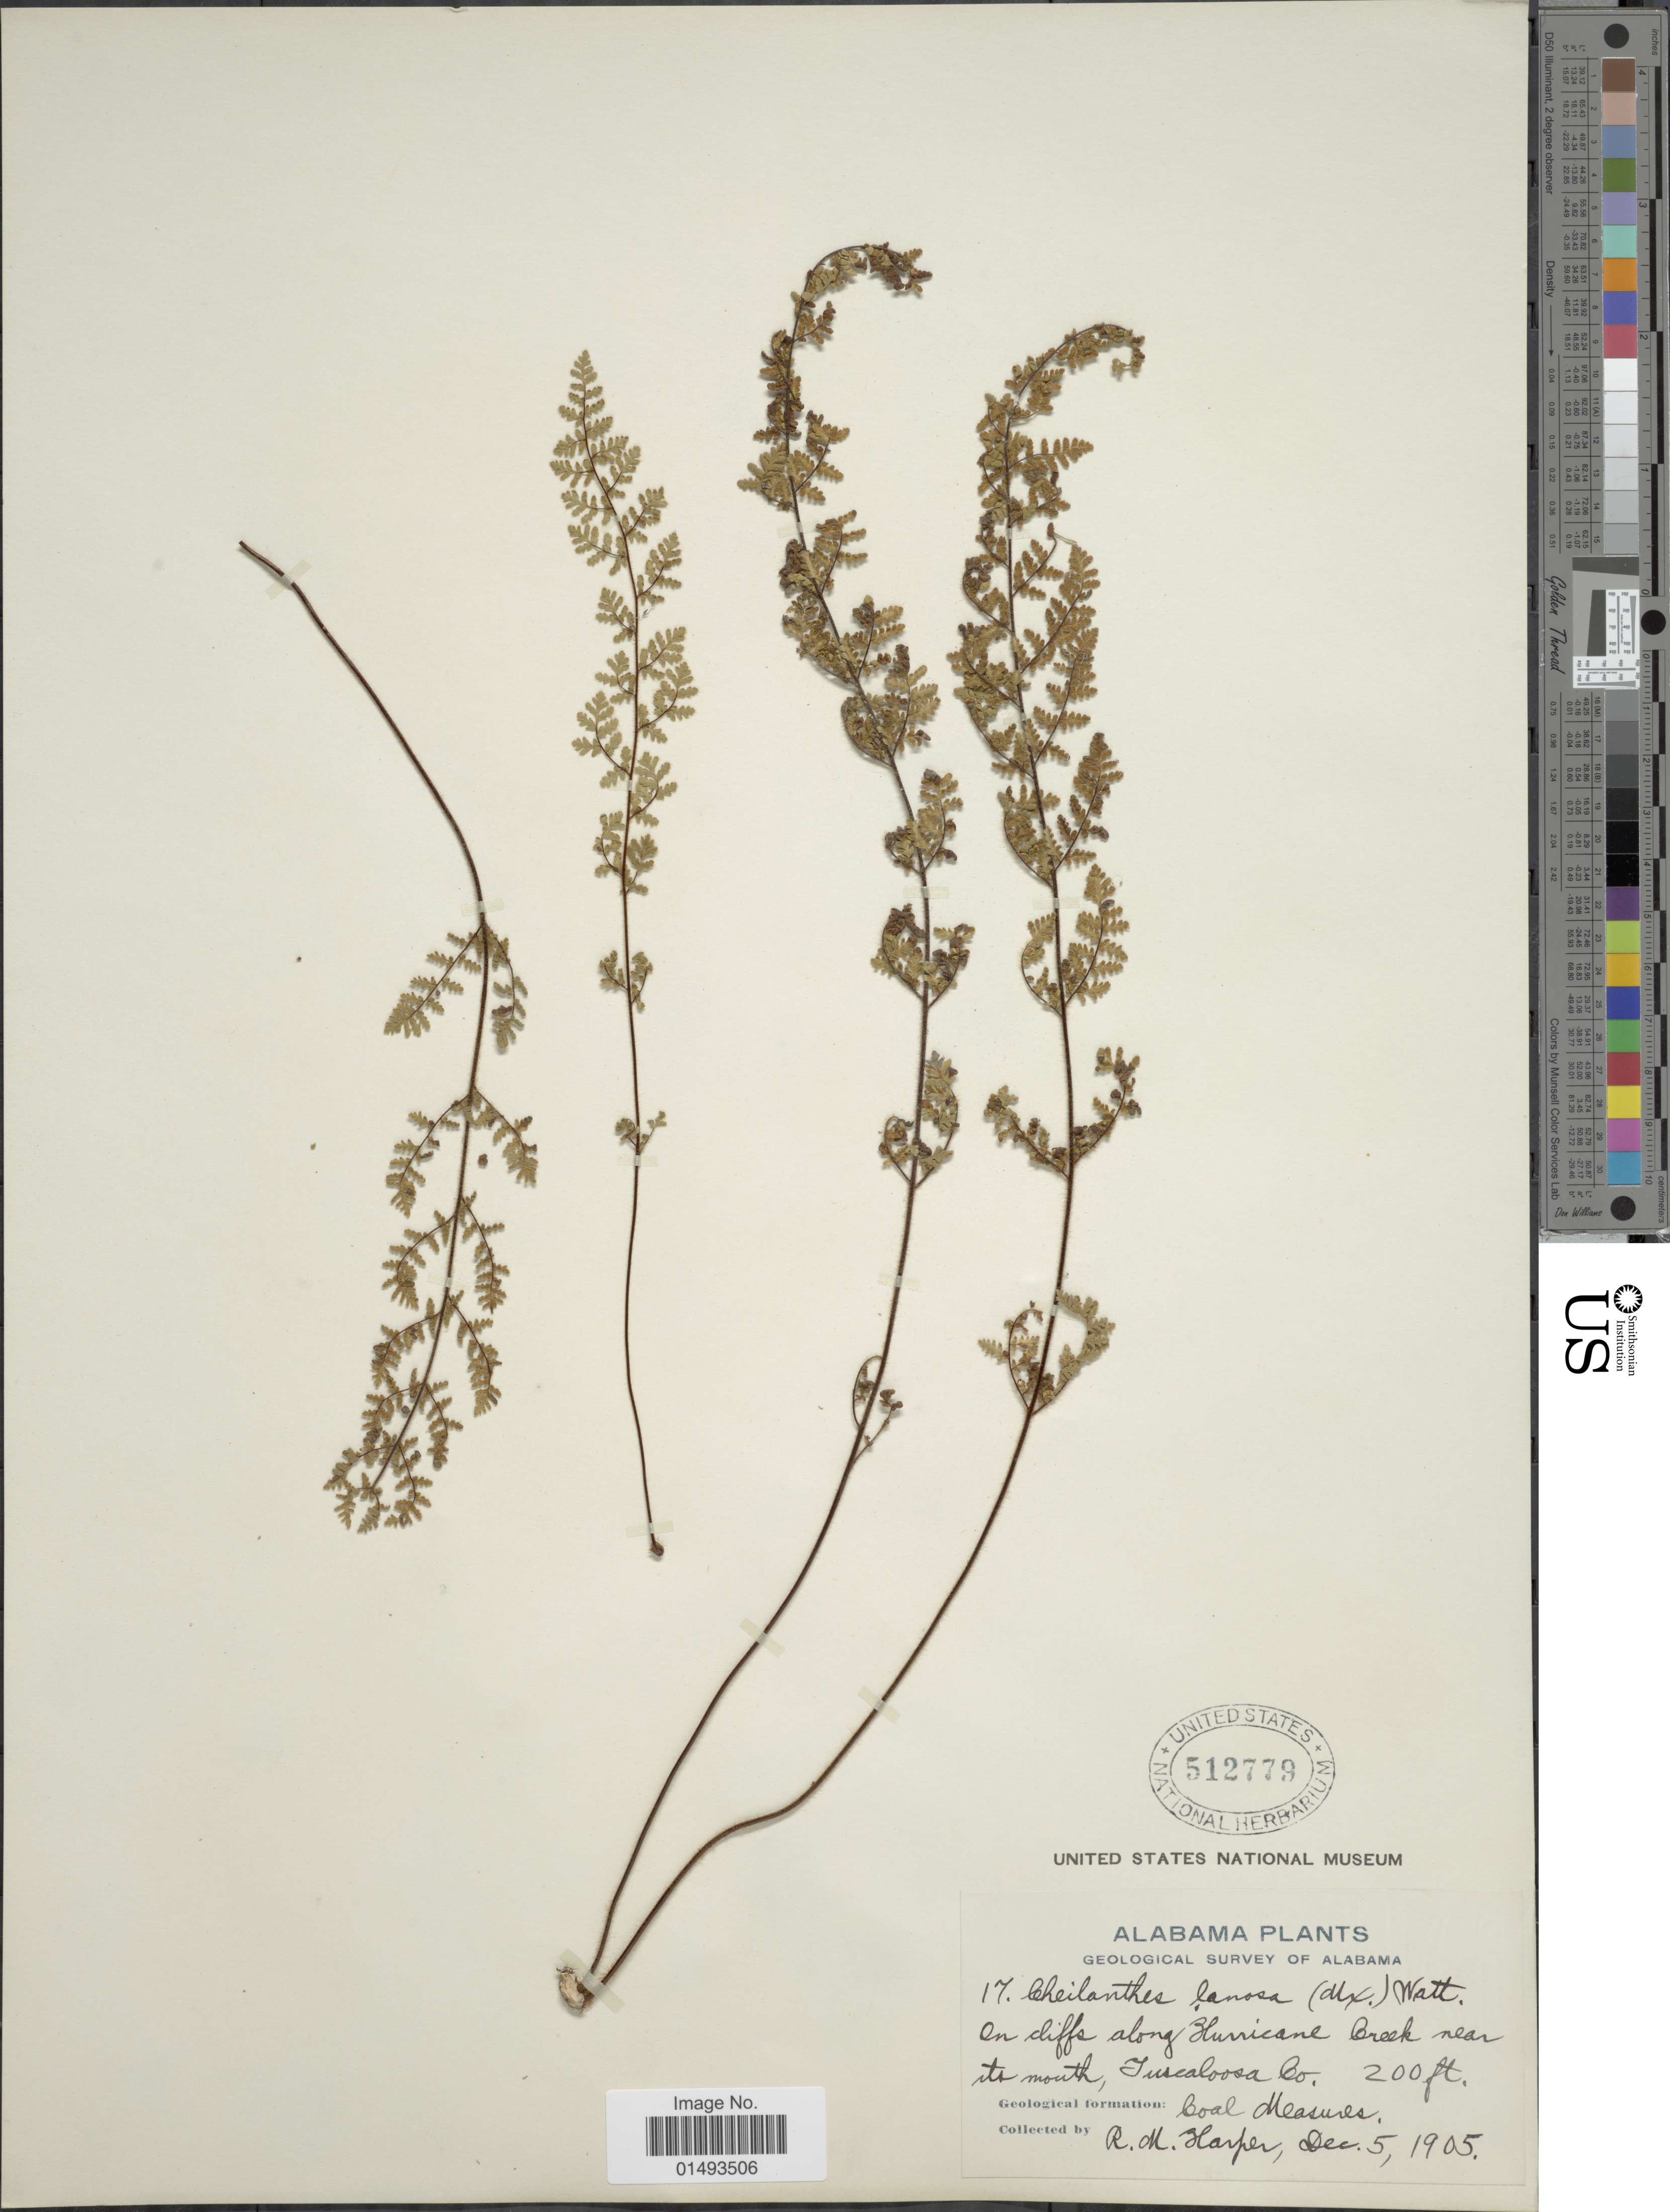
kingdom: Plantae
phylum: Tracheophyta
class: Polypodiopsida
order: Polypodiales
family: Pteridaceae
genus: Myriopteris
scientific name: Myriopteris lanosa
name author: (Michx.) Grusz & Windham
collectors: R. M. Harper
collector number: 17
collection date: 1905-12-05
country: United States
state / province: Alabama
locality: Alabama Plants, on cliffs along Hurricane Creek near mts mouth, Tuscaloosa Co.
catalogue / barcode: US 512779